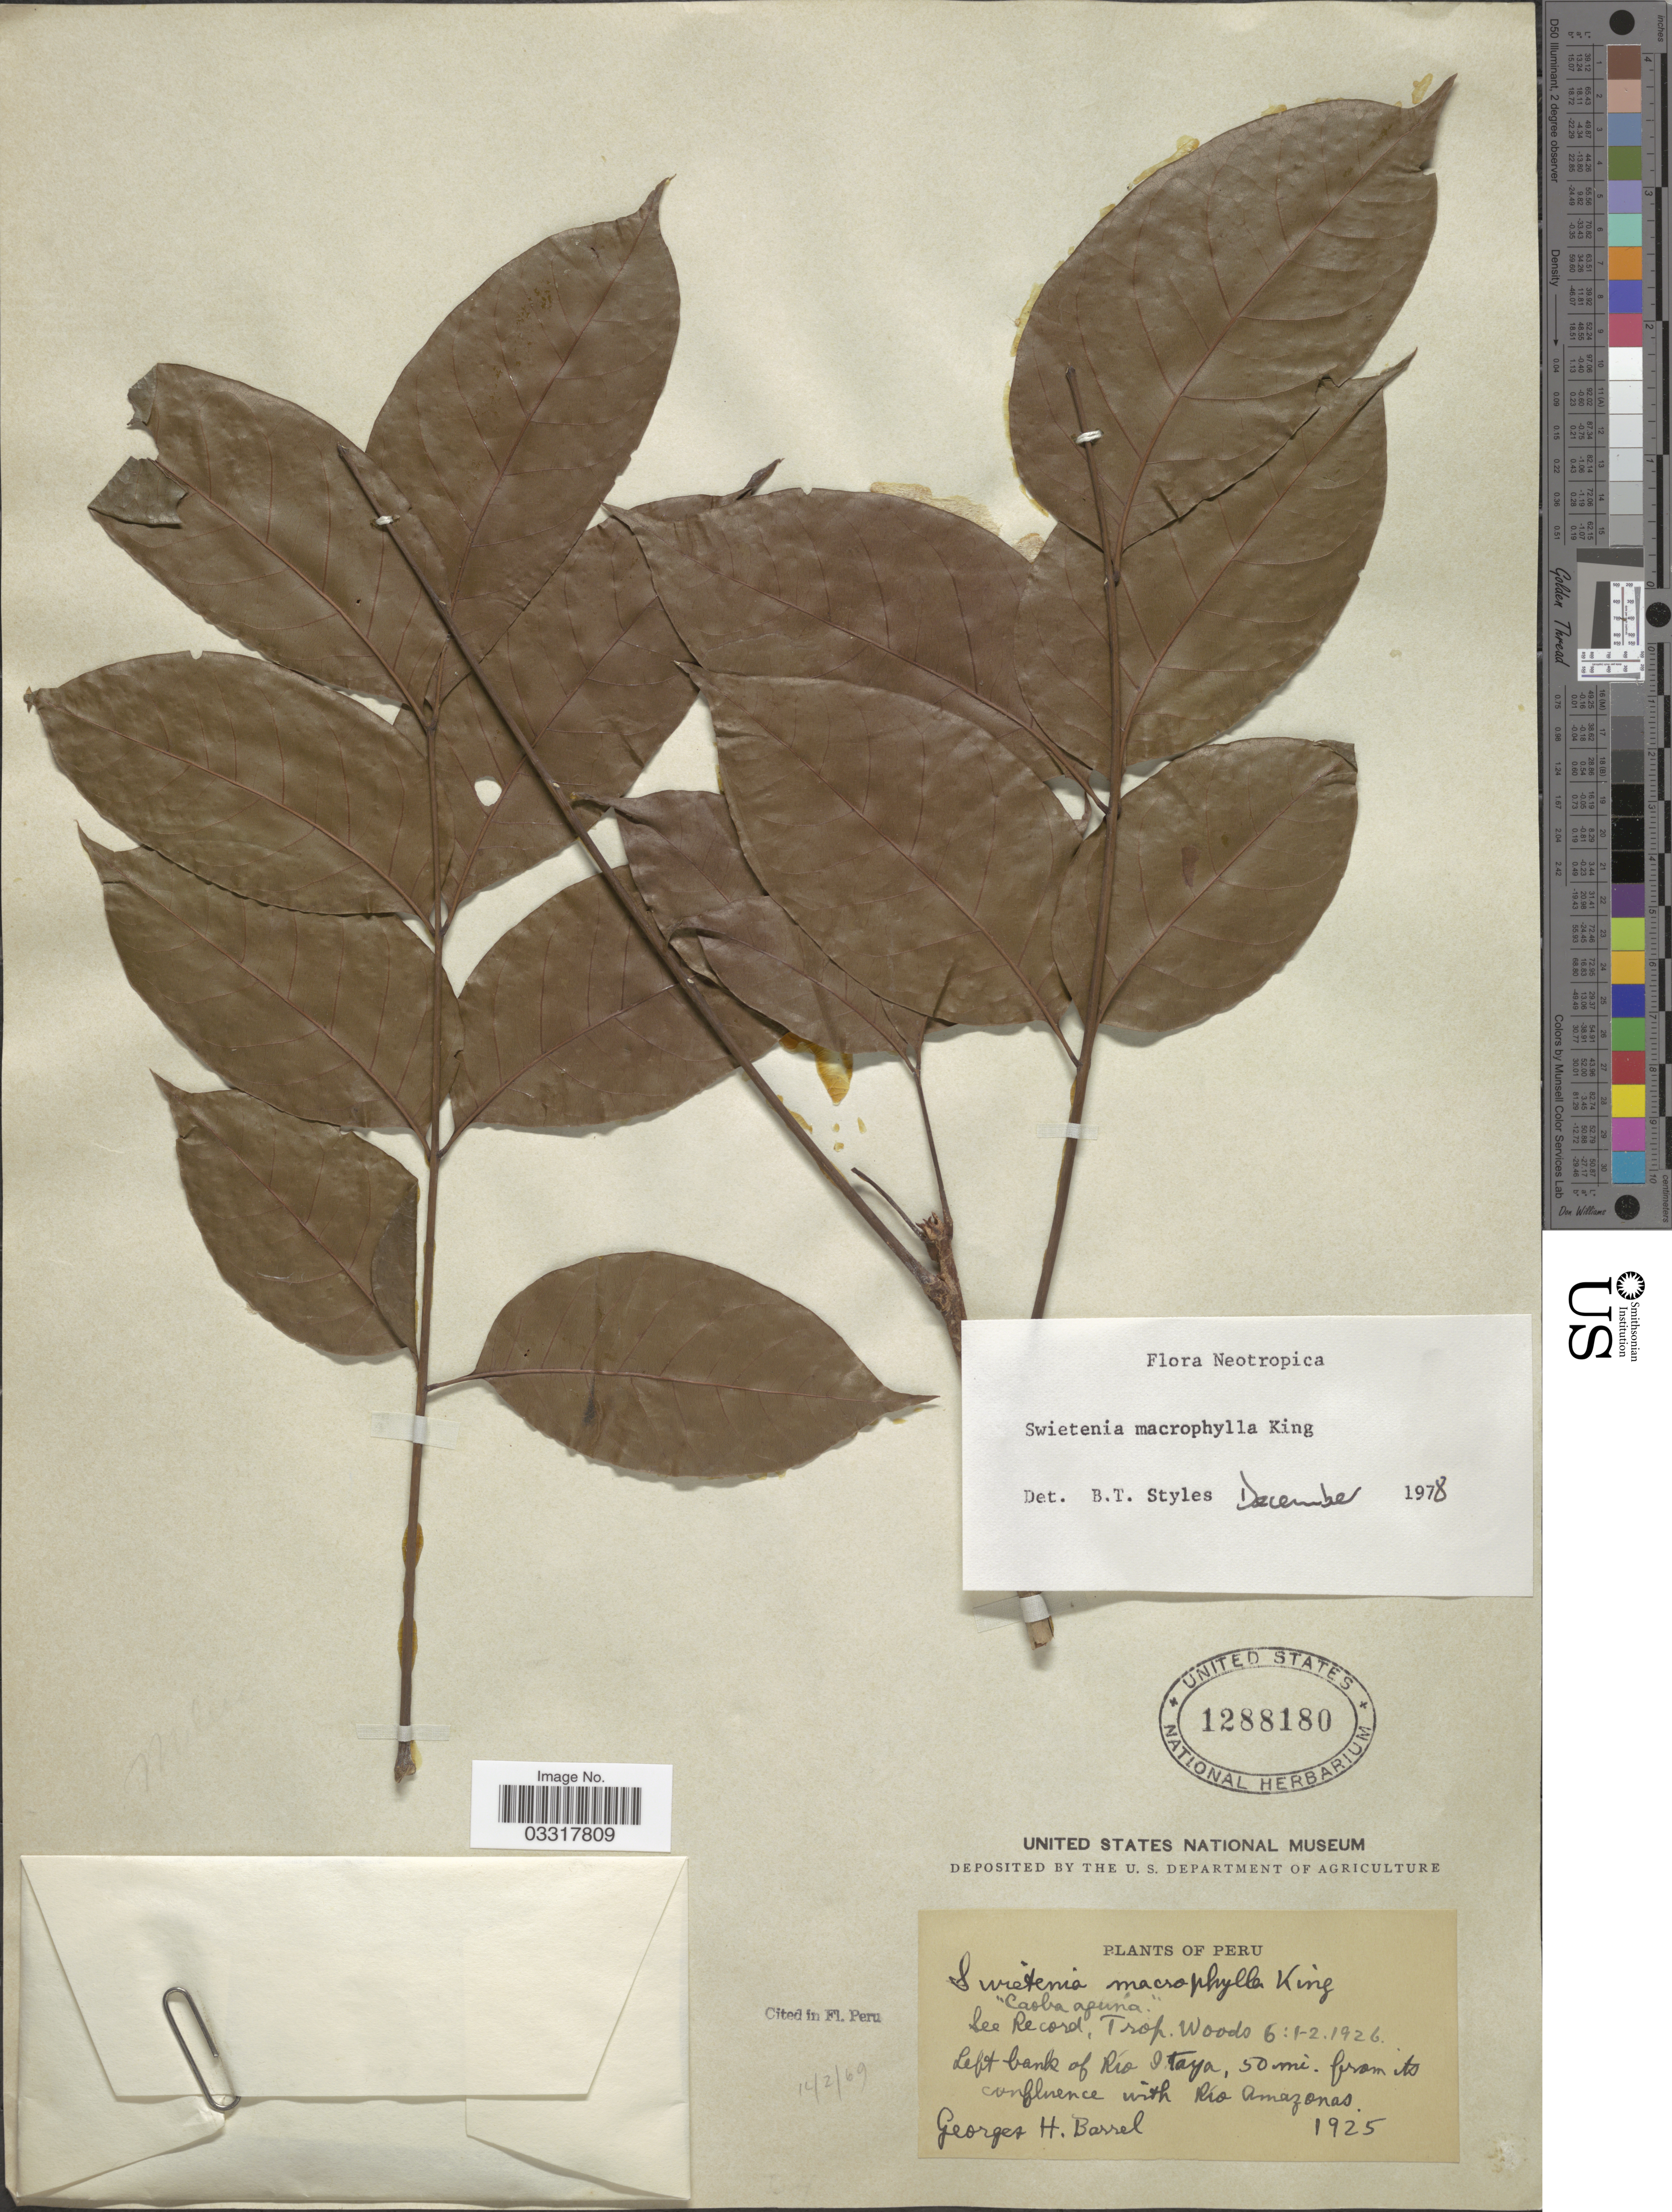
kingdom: Plantae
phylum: Tracheophyta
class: Magnoliopsida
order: Sapindales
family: Meliaceae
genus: Swietenia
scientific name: Swietenia macrophylla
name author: King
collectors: G. Barrel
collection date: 1925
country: Peru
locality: Left bank of Río Itaya, 50 mi. from its confluence with Río Amazonas.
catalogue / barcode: US 1288180